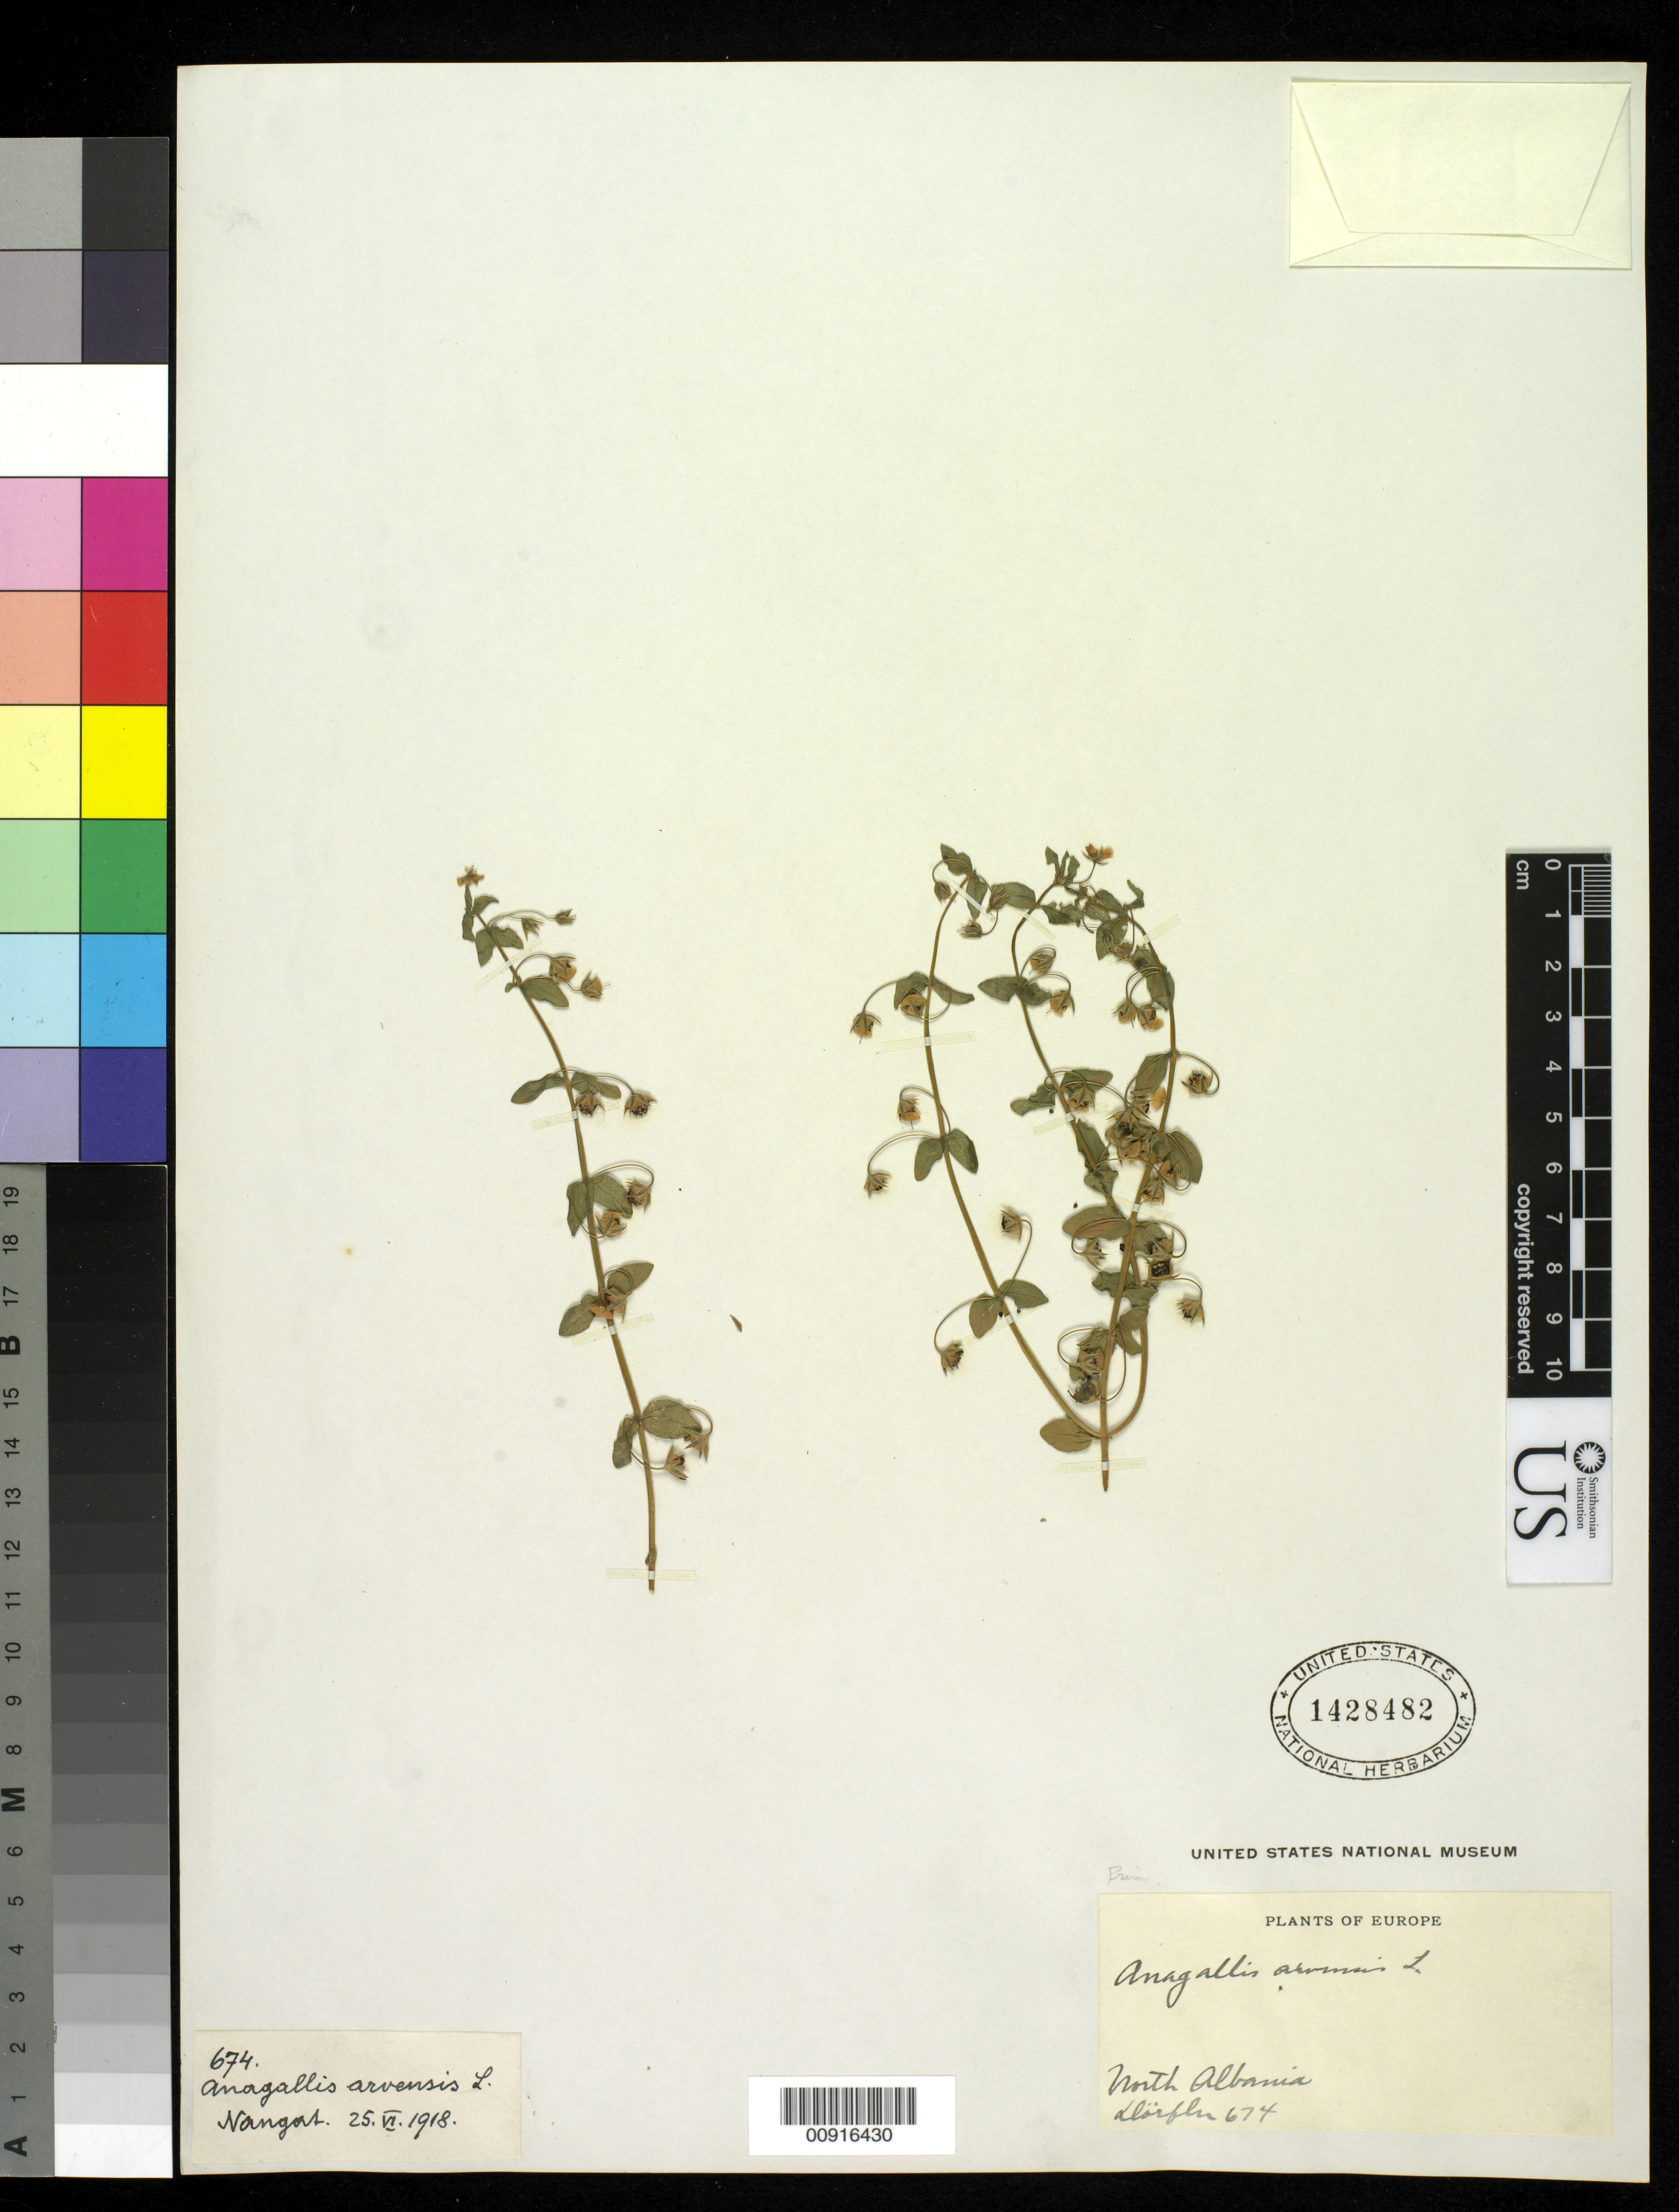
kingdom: Plantae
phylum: Tracheophyta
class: Magnoliopsida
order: Ericales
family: Primulaceae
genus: Anagallis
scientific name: Anagallis arvensis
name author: L.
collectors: I. Dörfler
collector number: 674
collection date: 1918-06-25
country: Albania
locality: North Albania Nangat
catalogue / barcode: US 1428482